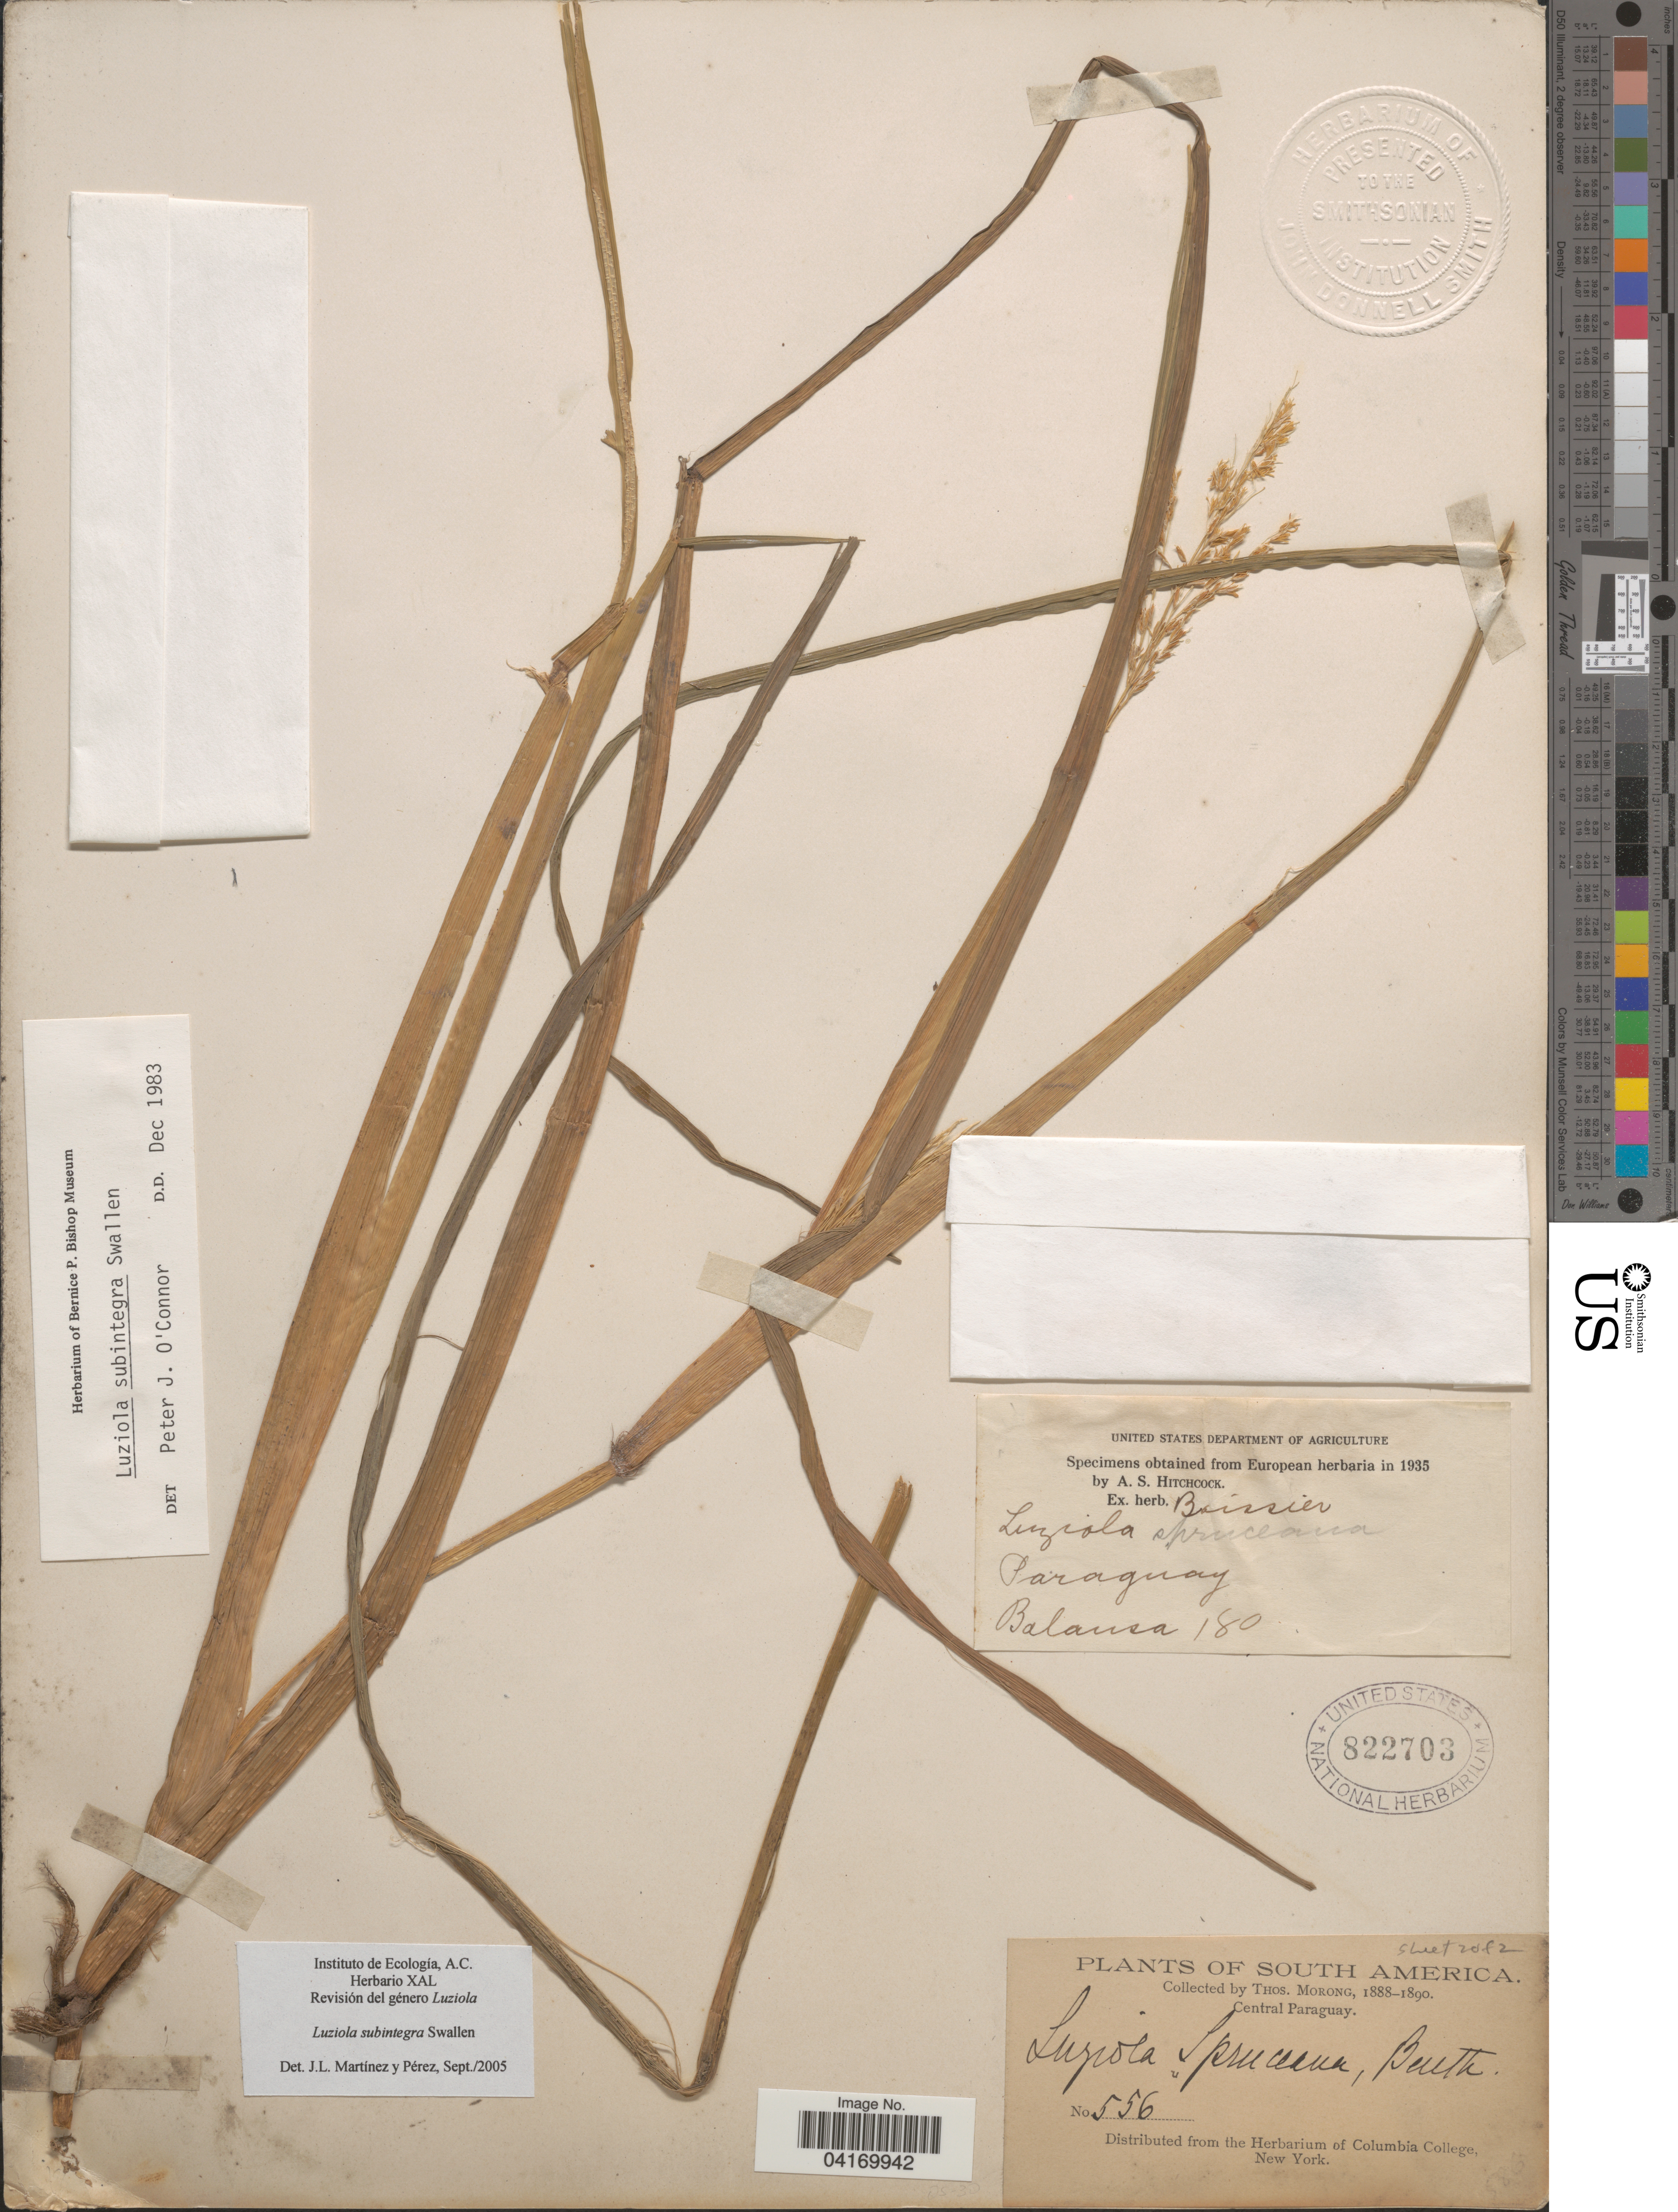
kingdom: Plantae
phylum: Tracheophyta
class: Liliopsida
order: Poales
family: Poaceae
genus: Luziola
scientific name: Luziola subintegra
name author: Swallen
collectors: ex herb. T. Morong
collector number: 556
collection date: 1888/1890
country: Paraguay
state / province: Central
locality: Central Paraguay.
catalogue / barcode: US 822703